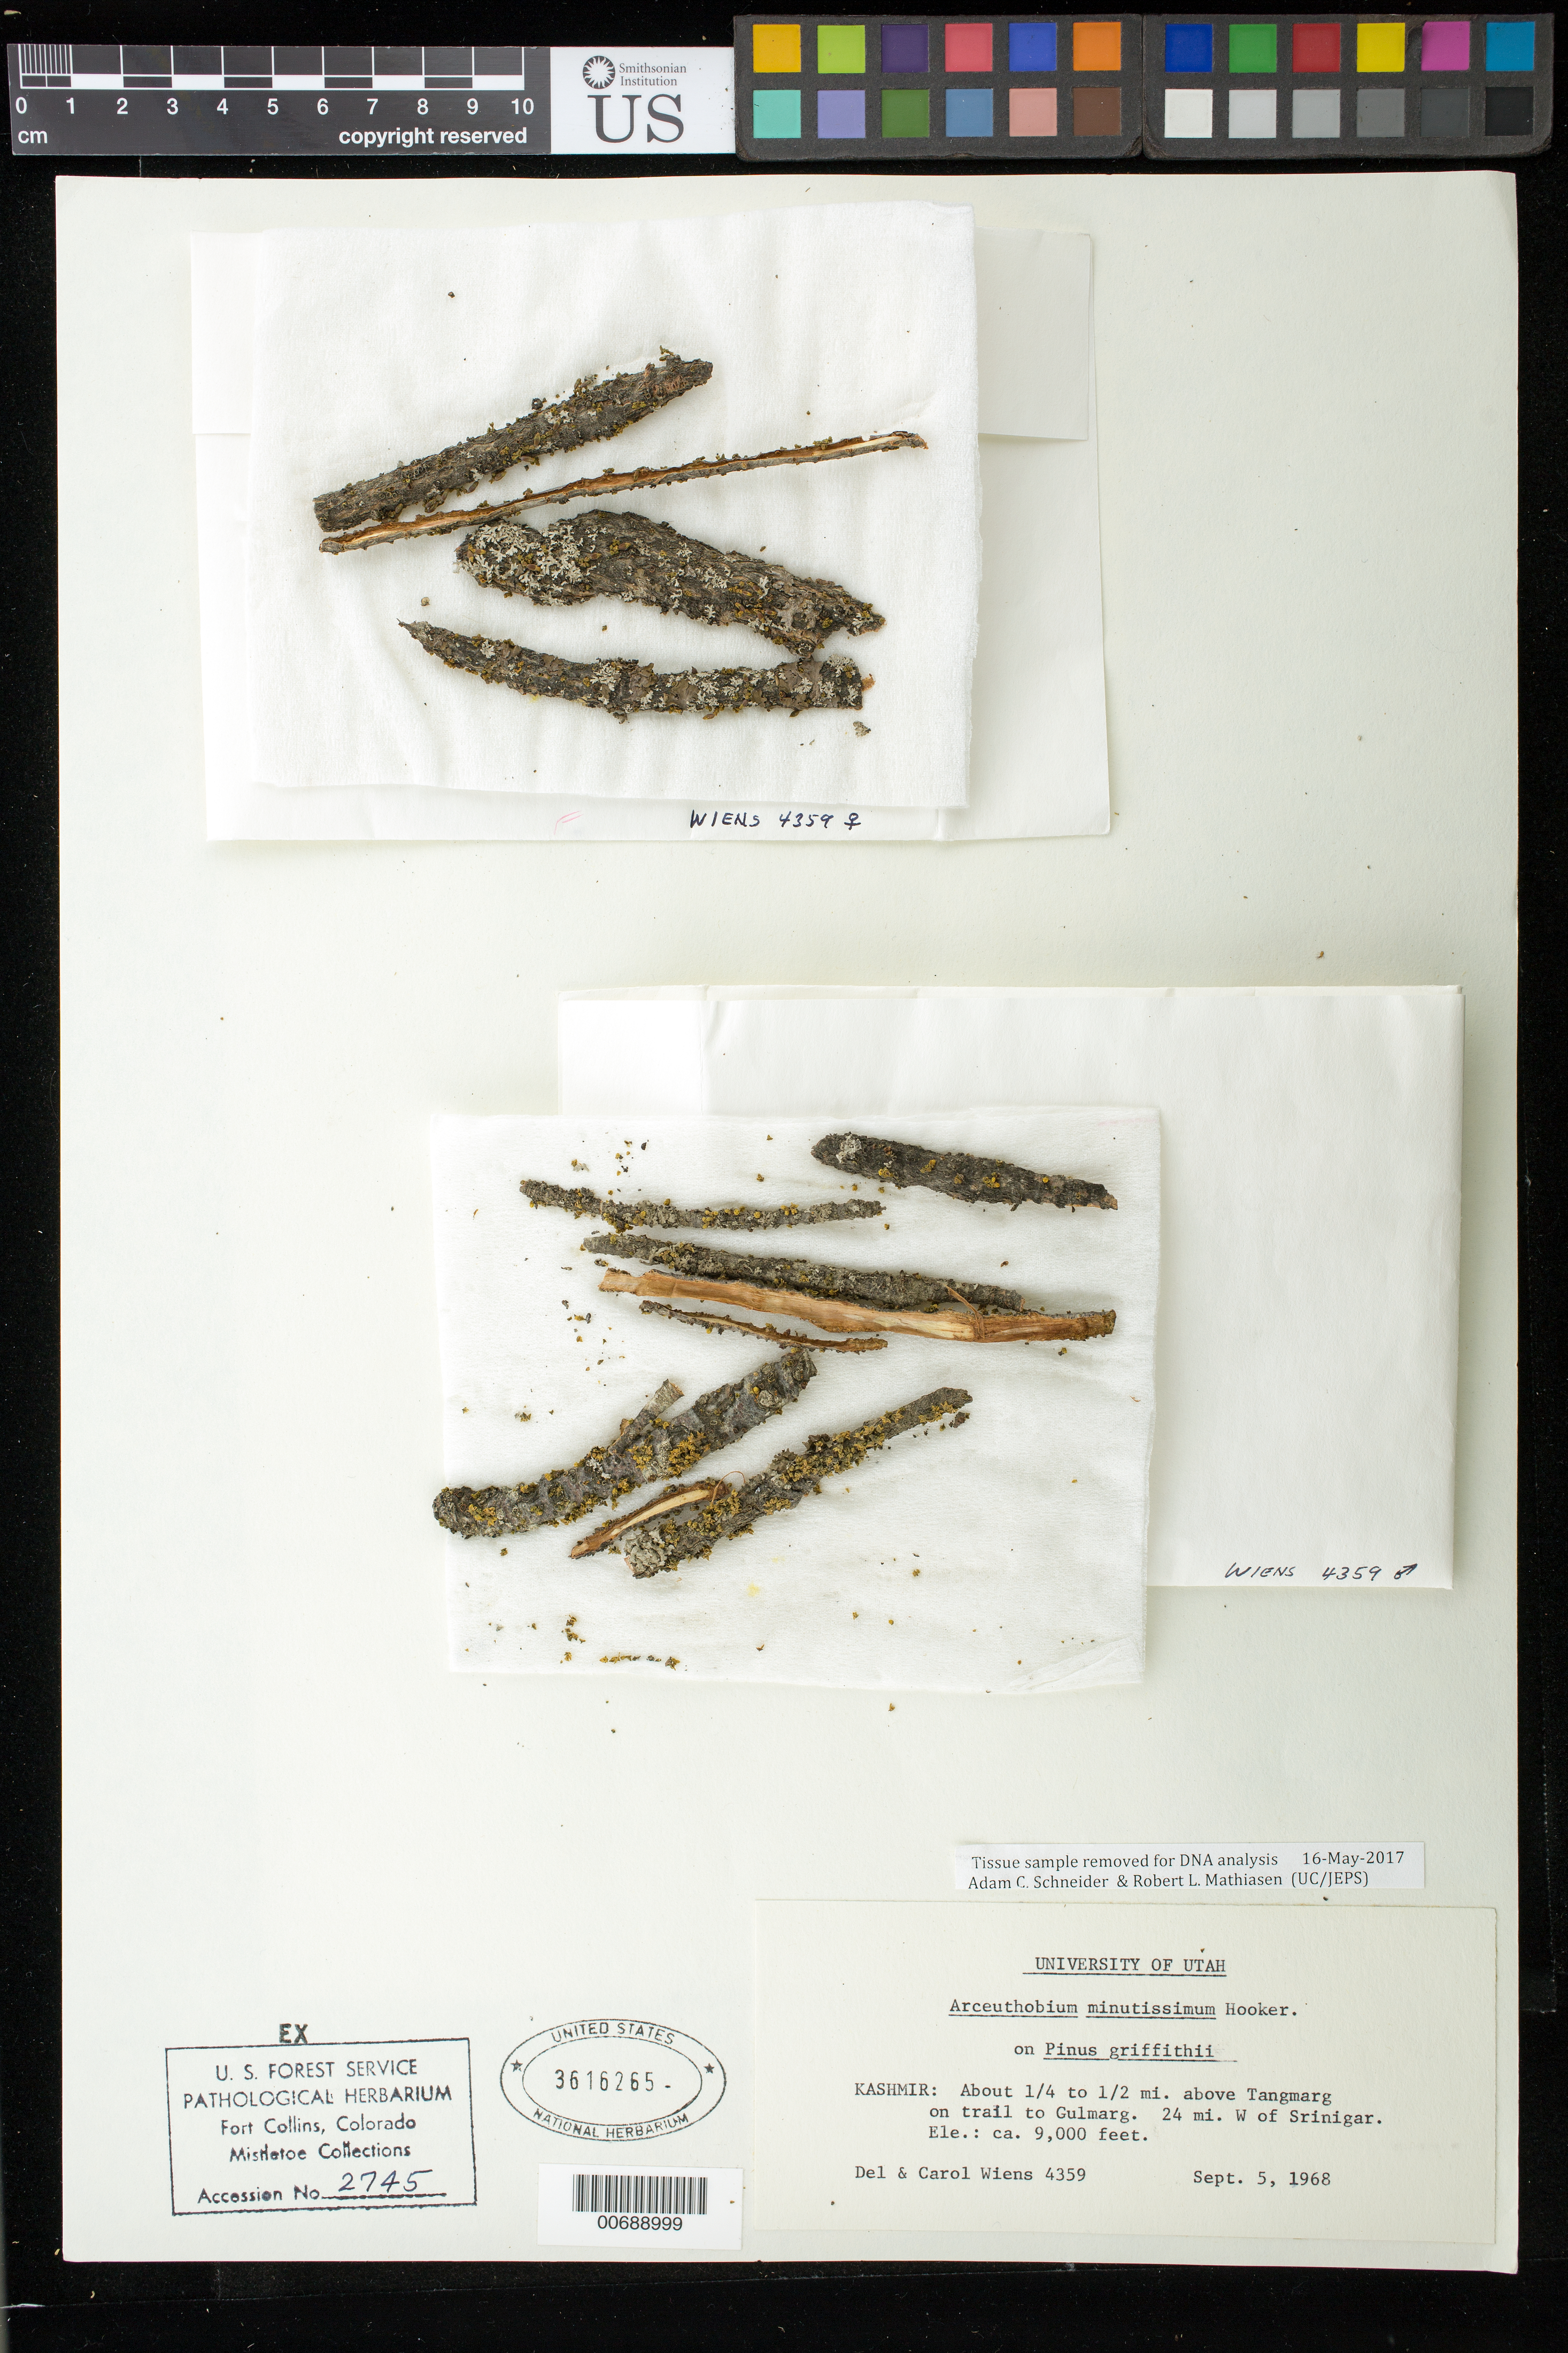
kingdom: Plantae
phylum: Tracheophyta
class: Magnoliopsida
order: Santalales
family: Viscaceae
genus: Arceuthobium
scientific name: Arceuthobium minutissimum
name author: Hook. f.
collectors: D. Wiens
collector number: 4359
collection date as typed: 5 Sep 1968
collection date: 1968-09-05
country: India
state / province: Jammu and Kashmir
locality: About 0.25 to 0.5 mi. above Tangmarg on trail to Gulmarg. 24 mi W of Srinigar.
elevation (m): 2743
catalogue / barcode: US 3616265-2